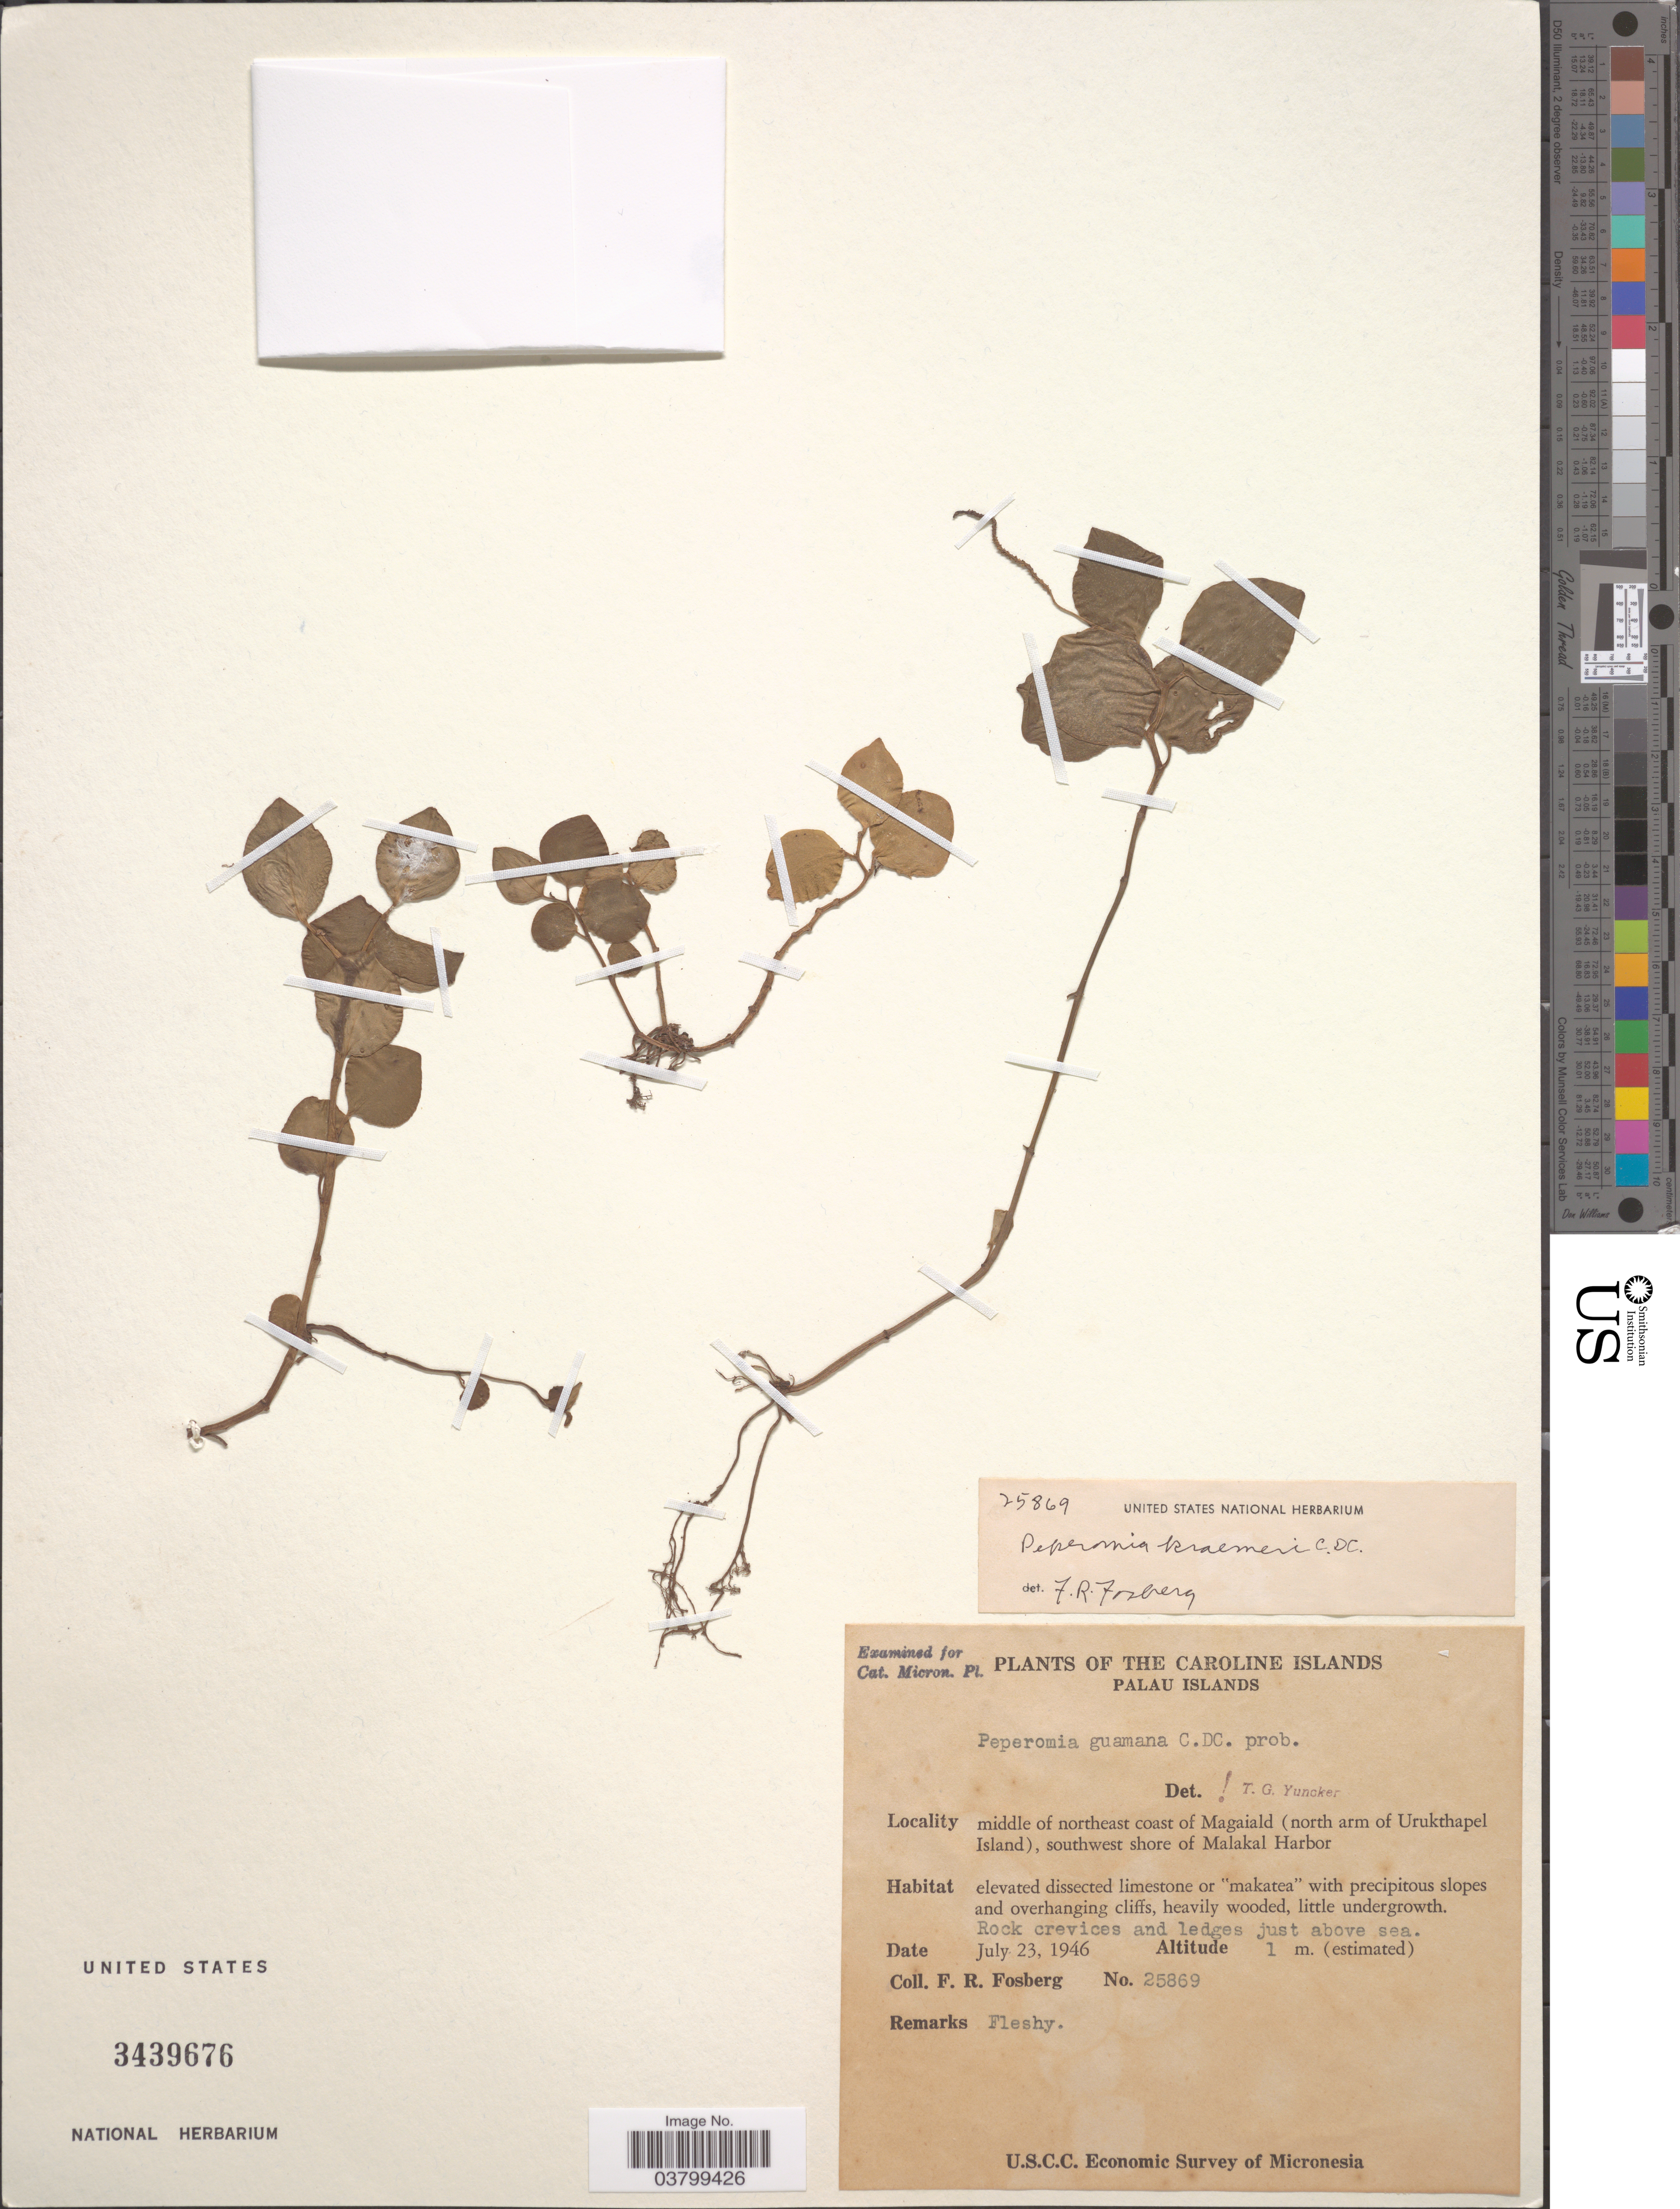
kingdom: Plantae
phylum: Tracheophyta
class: Magnoliopsida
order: Piperales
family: Piperaceae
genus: Peperomia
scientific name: Peperomia kraemeri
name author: C. DC.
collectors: F. R. Fosberg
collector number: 25869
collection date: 1946-07-23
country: Palau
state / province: Koror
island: Ngeruktabel [Urukthapel]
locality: The Caroline Islands. Palau Islands. Middle of northeast coast of Magaiald (north arm of Urukthapel Island), southwest shore of Malakal Harbor.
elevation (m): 1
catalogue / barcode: US 3439676